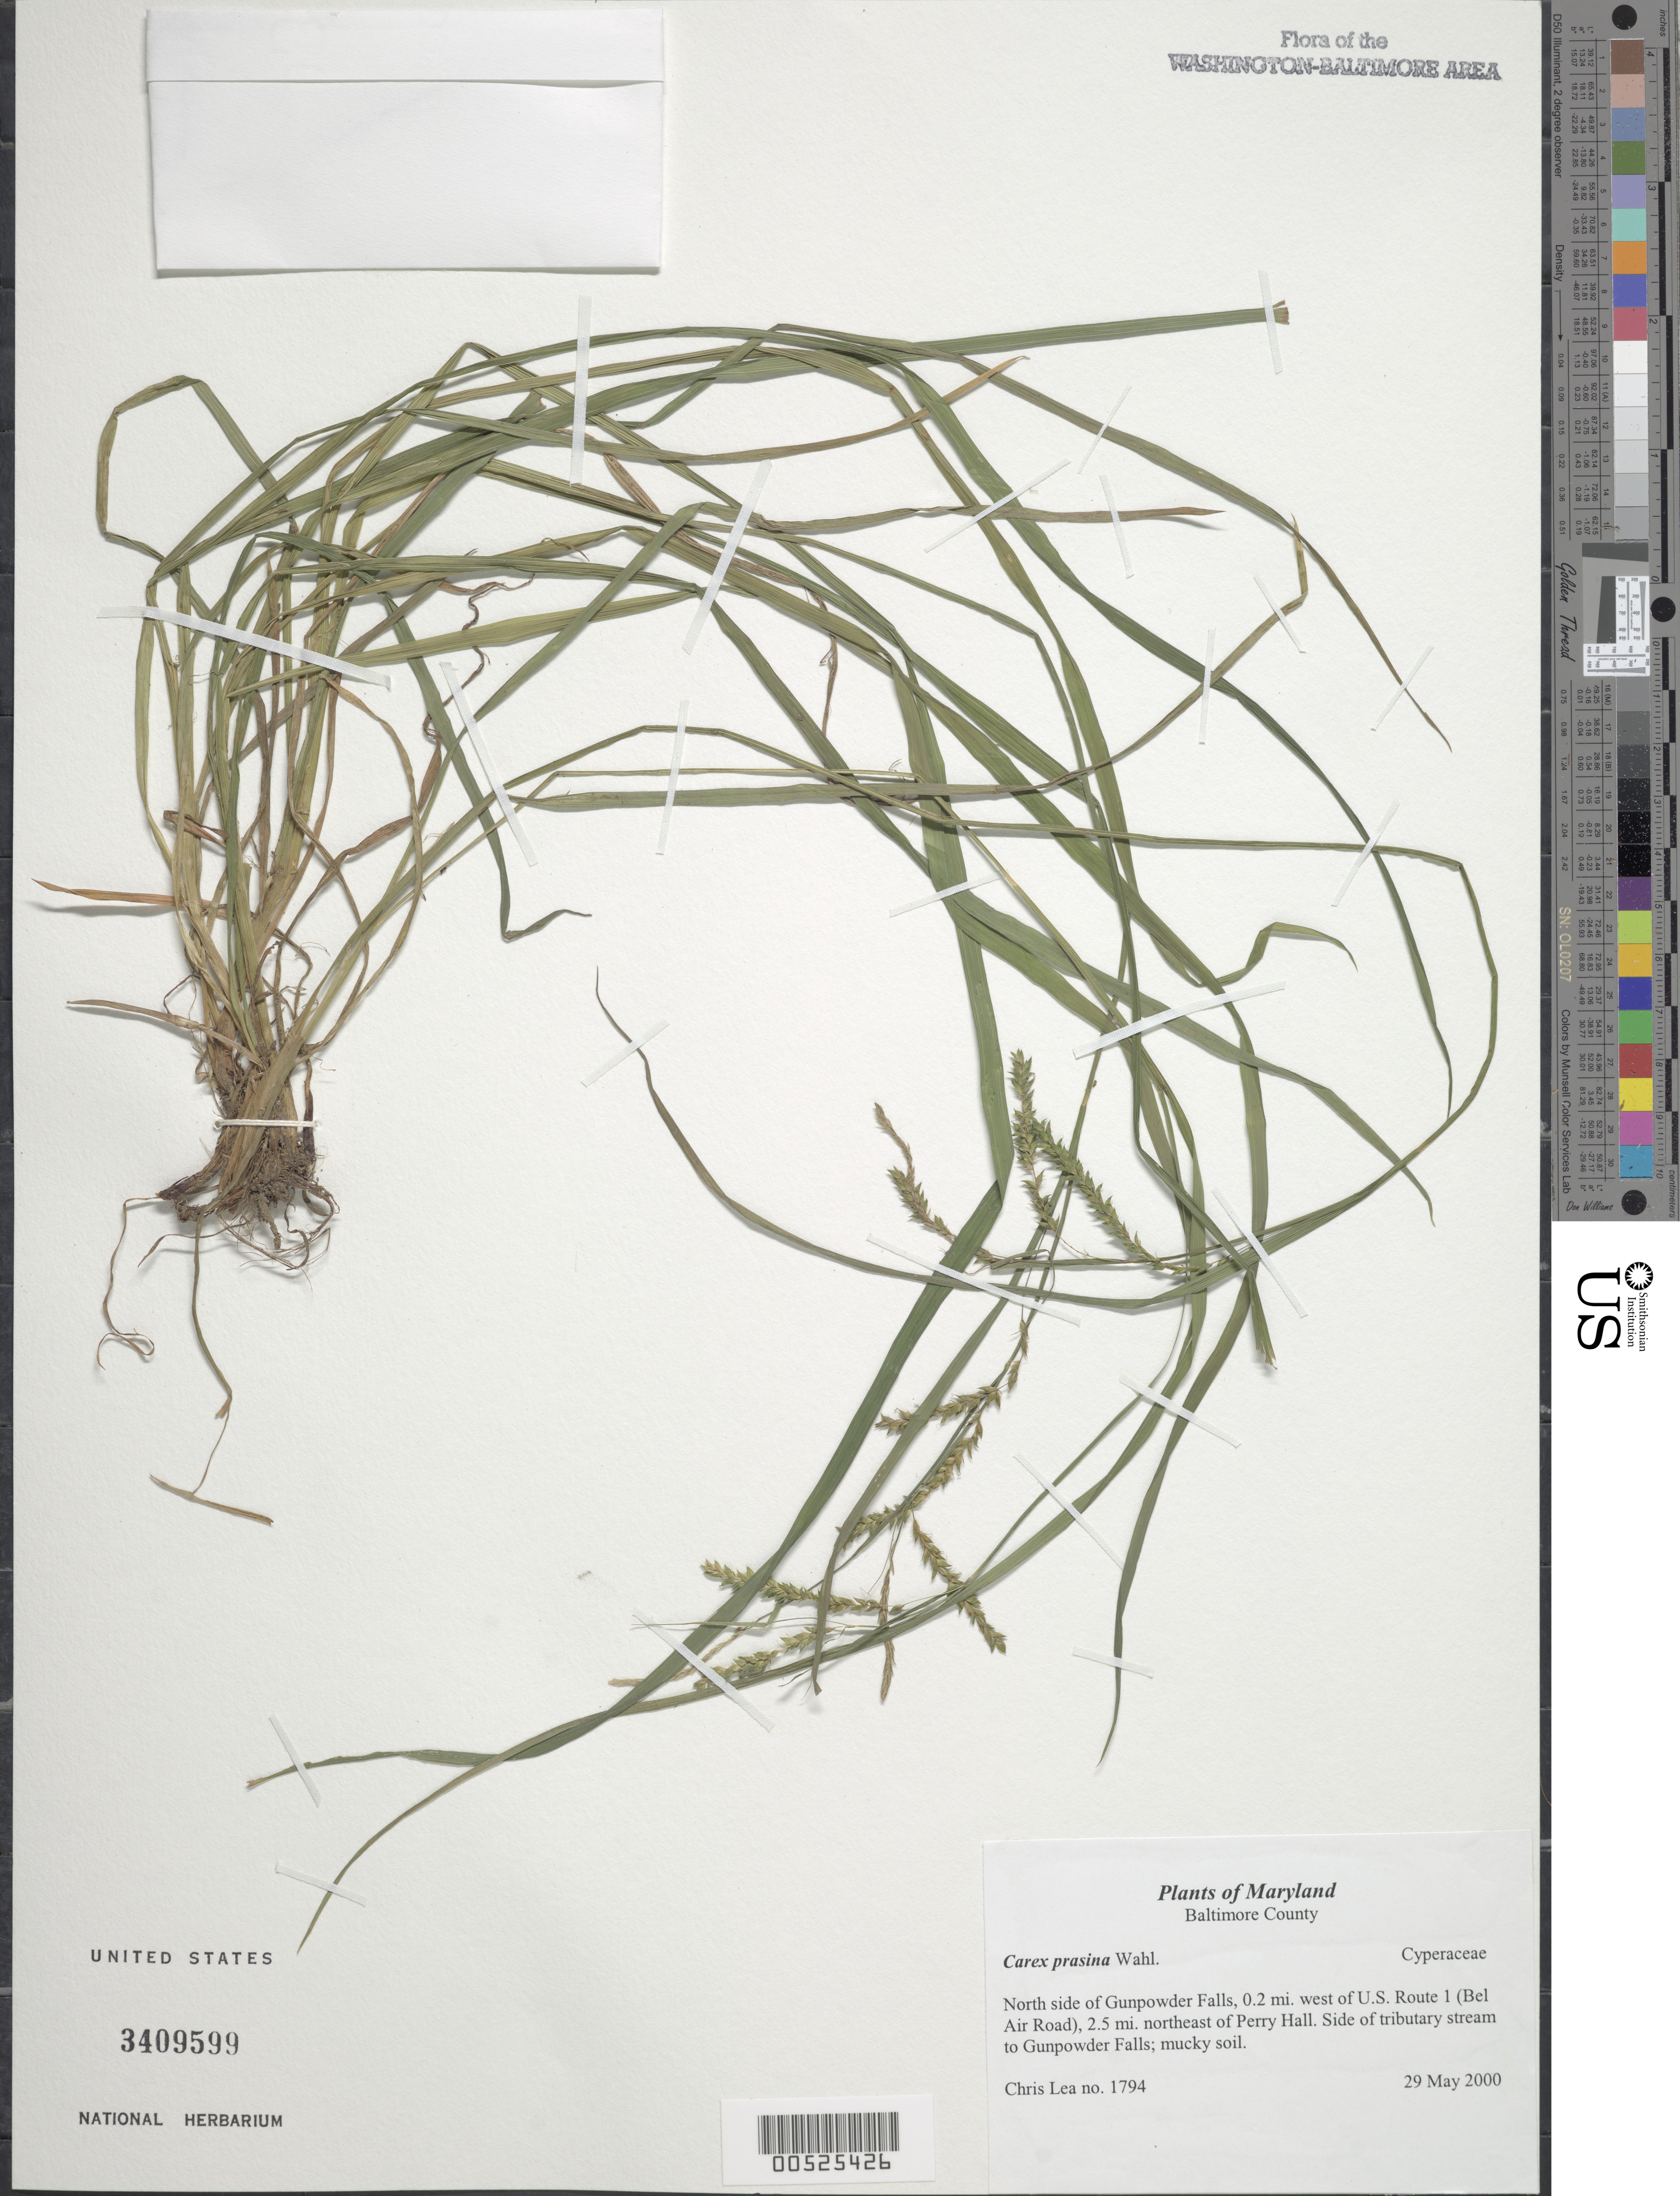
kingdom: Plantae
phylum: Tracheophyta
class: Liliopsida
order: Poales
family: Cyperaceae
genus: Carex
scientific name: Carex prasina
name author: Wahlenb.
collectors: C. Lea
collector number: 1794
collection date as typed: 29 May 2000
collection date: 2000-05-29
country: United States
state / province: Maryland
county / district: Baltimore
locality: North side of Gunpowder Falls, 0.2 mi. west of U.S. Route 1 (Bel Air Road), 2.5 mi. northeast of Perry Hall. Side of tributary stream to Gunpowder Falls.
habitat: Mucky soils.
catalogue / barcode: US 3409599